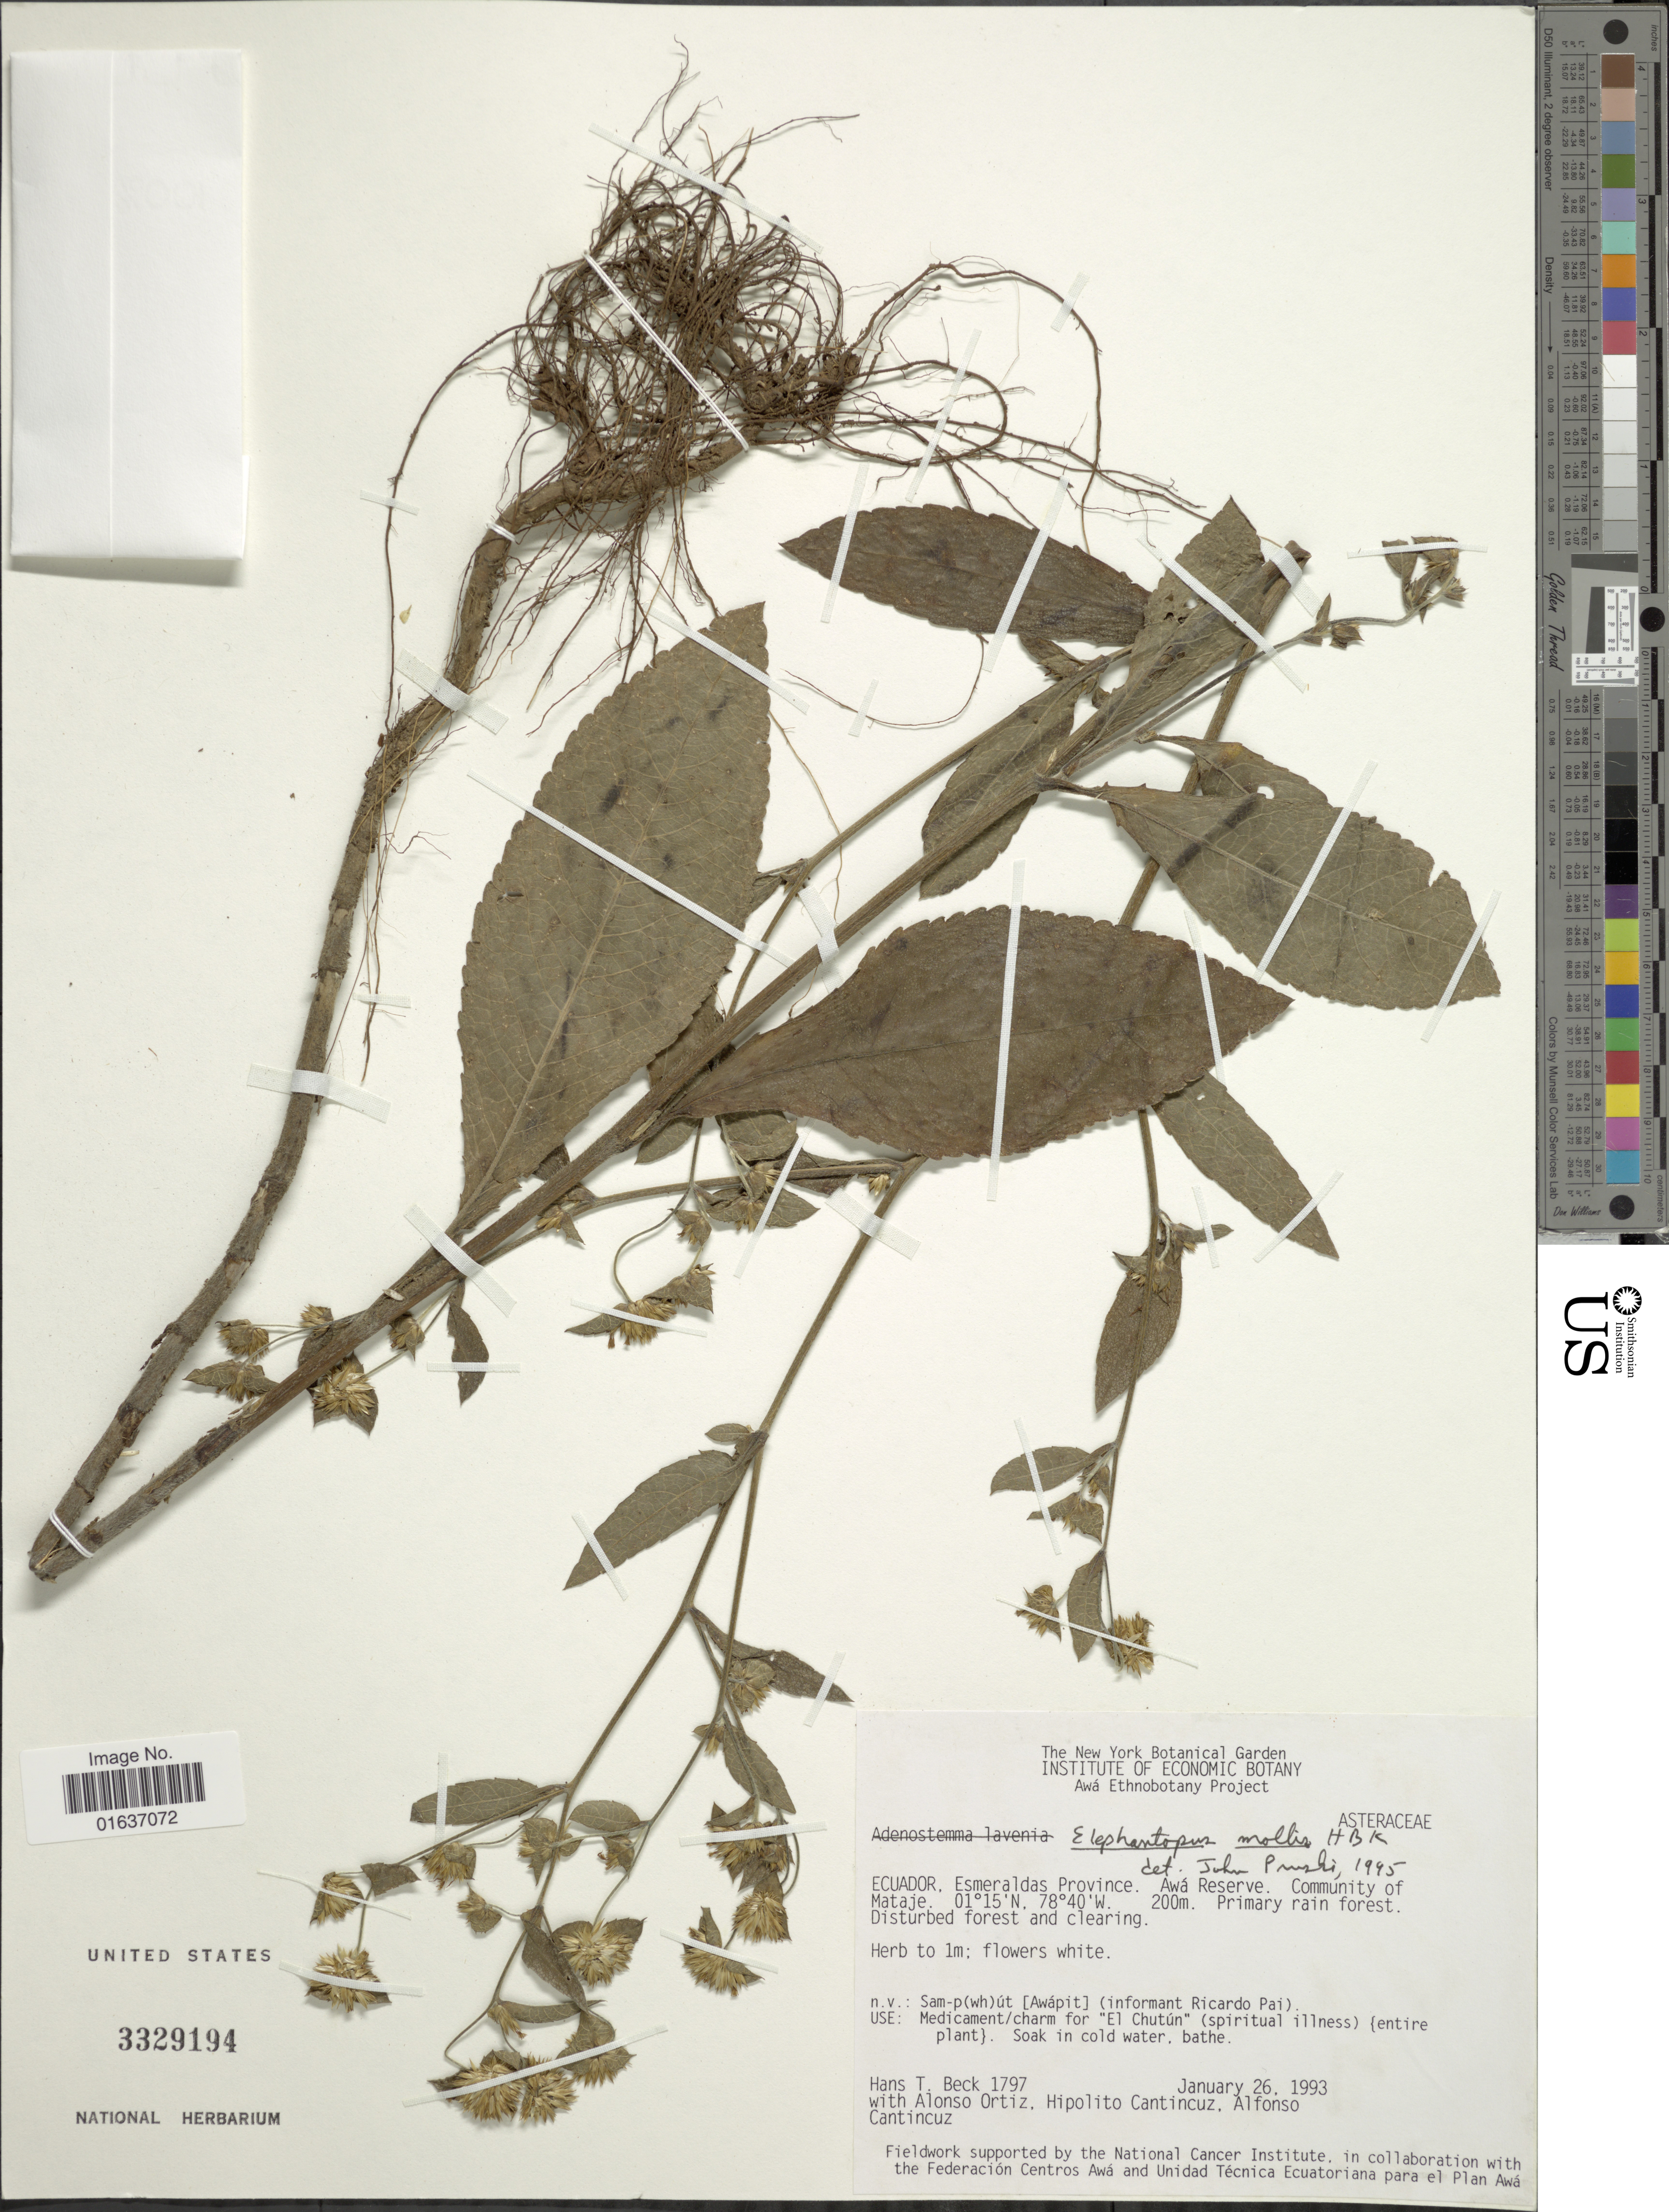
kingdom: Plantae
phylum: Tracheophyta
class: Magnoliopsida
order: Asterales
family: Asteraceae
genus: Elephantopus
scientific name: Elephantopus mollis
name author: Kunth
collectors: H. T. Beck, A. Ortiz & H. Cantincuz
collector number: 1797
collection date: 1993-01-26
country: Ecuador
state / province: Esmeraldas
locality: Aw's reserve, Community of Matjae, Primary rain forest, disturbed forest and clearing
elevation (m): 200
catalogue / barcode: US 3329194